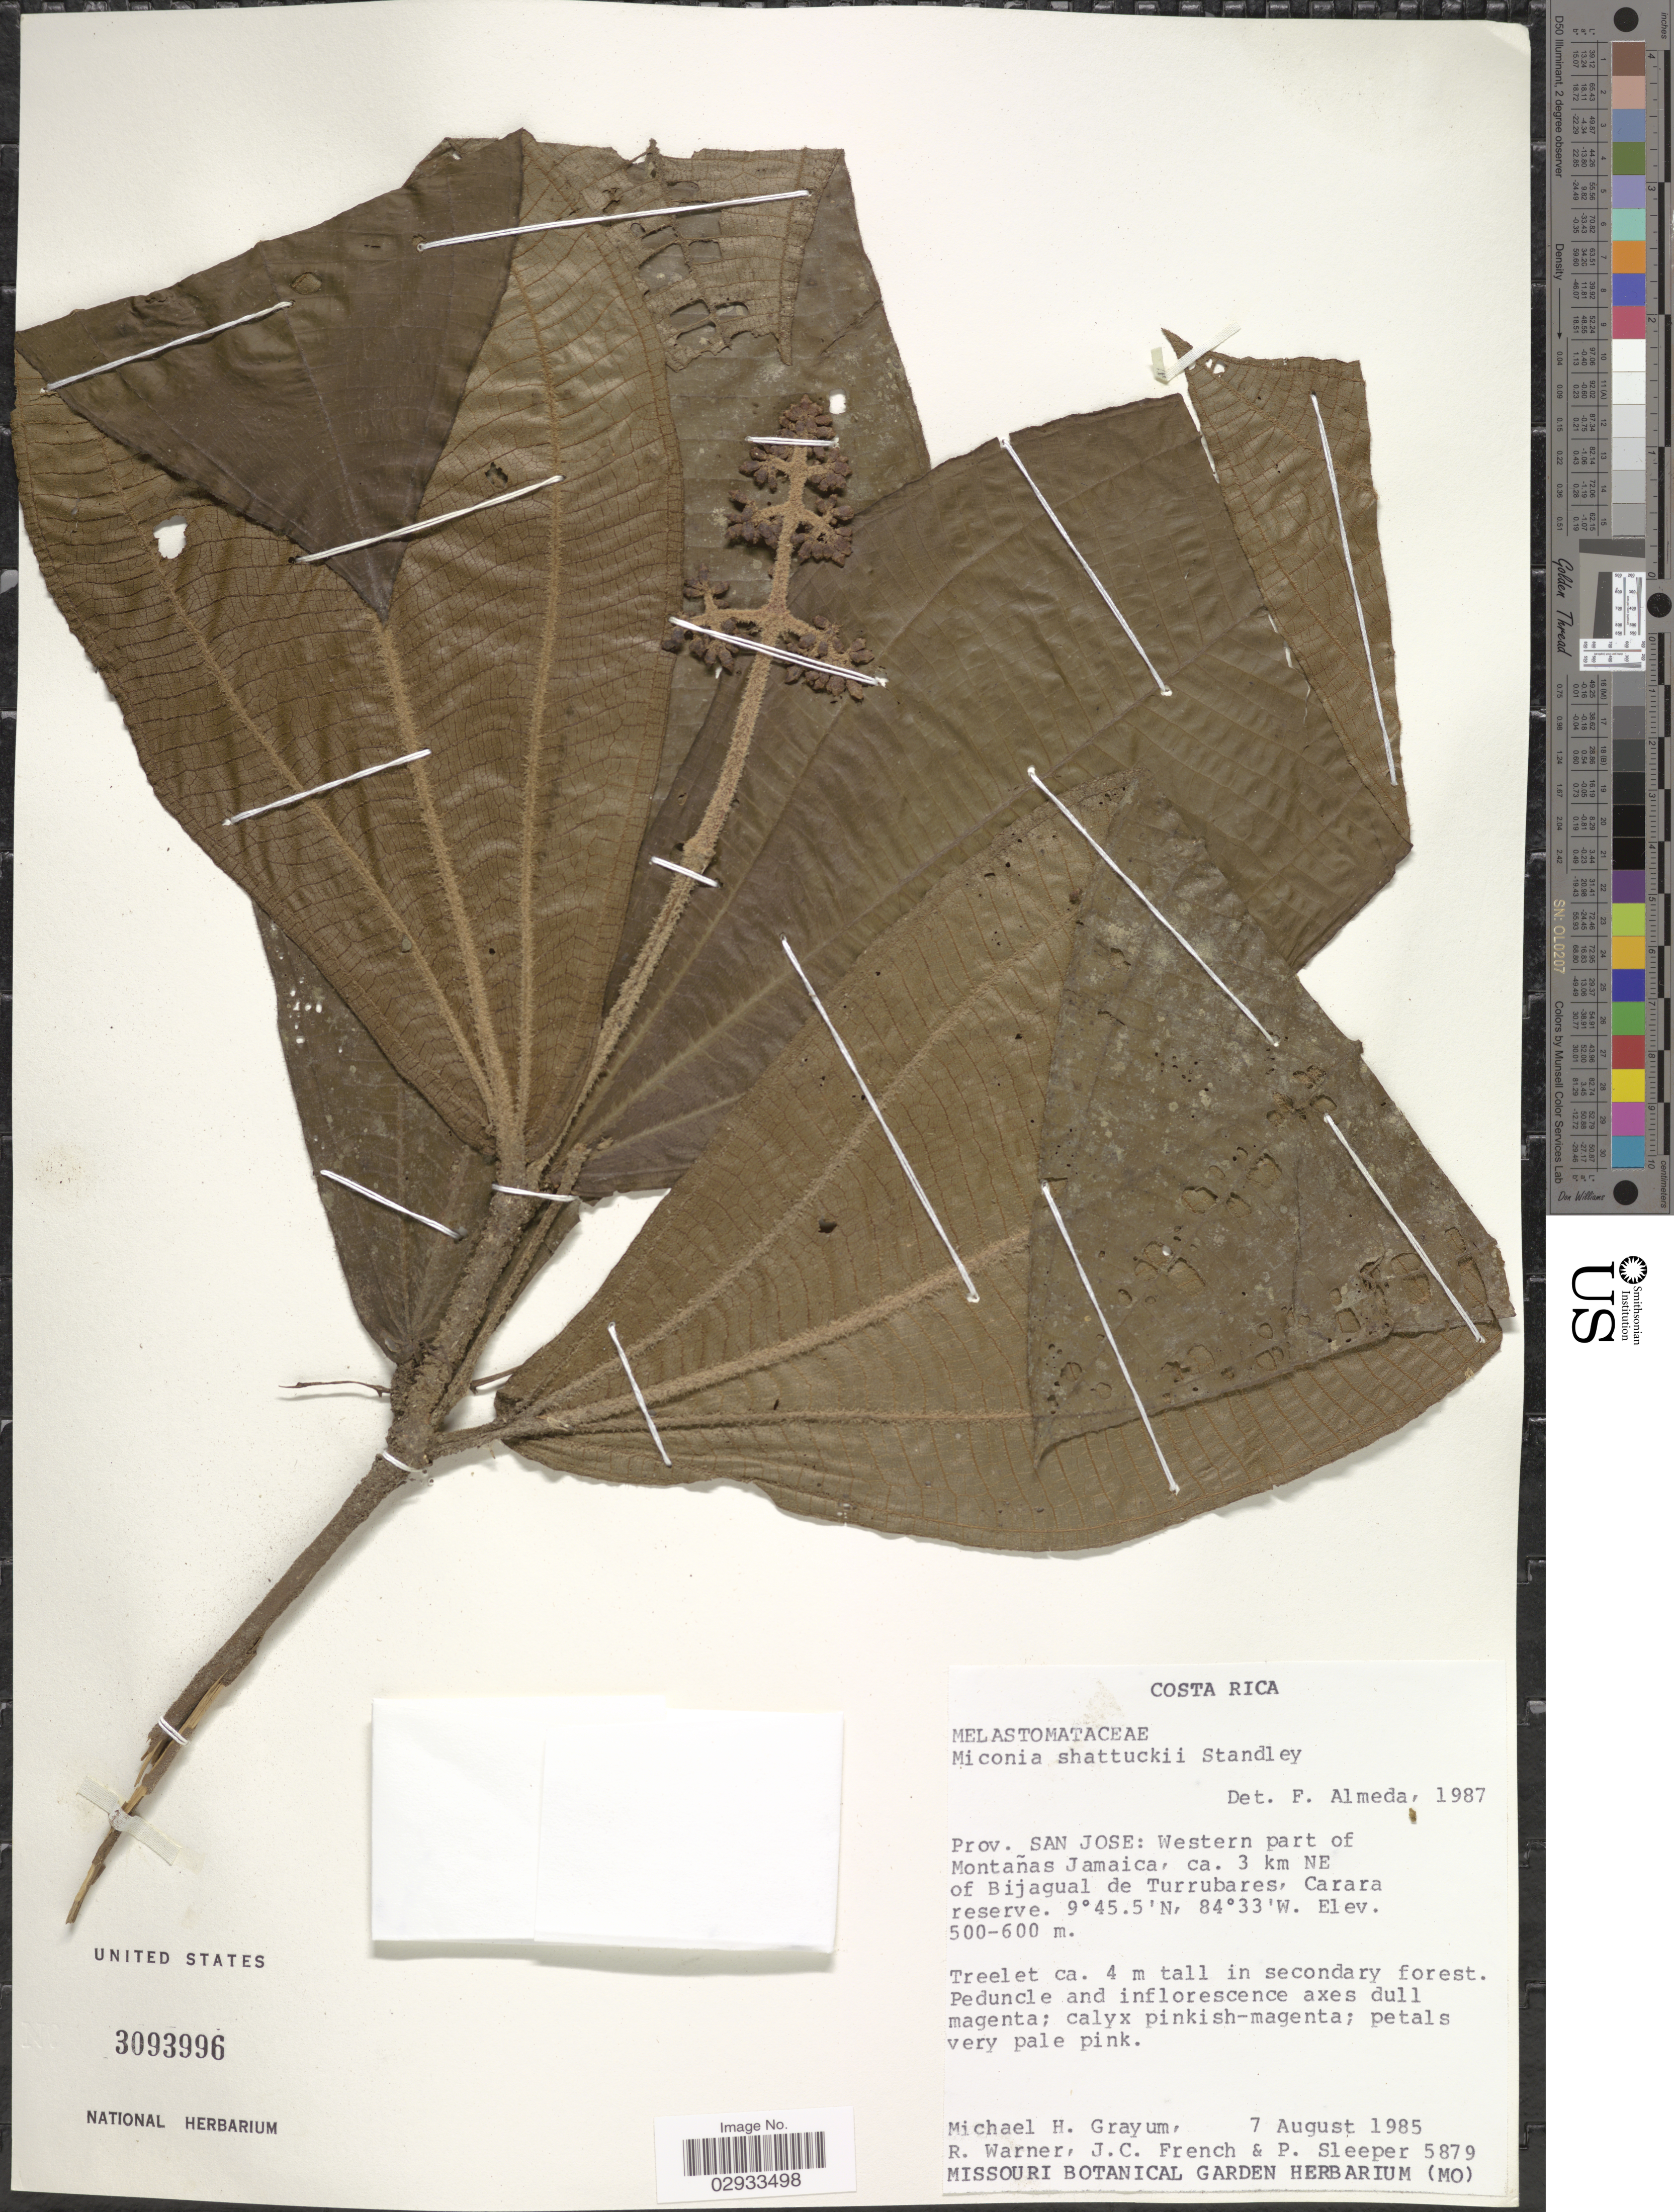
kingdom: Plantae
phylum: Tracheophyta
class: Magnoliopsida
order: Myrtales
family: Melastomataceae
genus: Miconia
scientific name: Miconia shattuckii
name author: Standl.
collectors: M. H. Grayum, R. Warner, J. French & P. Sleeper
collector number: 5879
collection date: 1985-08-07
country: Costa Rica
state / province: San José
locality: Western part of Montañas Jamaica, ca. 3 km NE of Bijagual de Turrubares, Carara reserve.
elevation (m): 500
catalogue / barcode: US 3093996